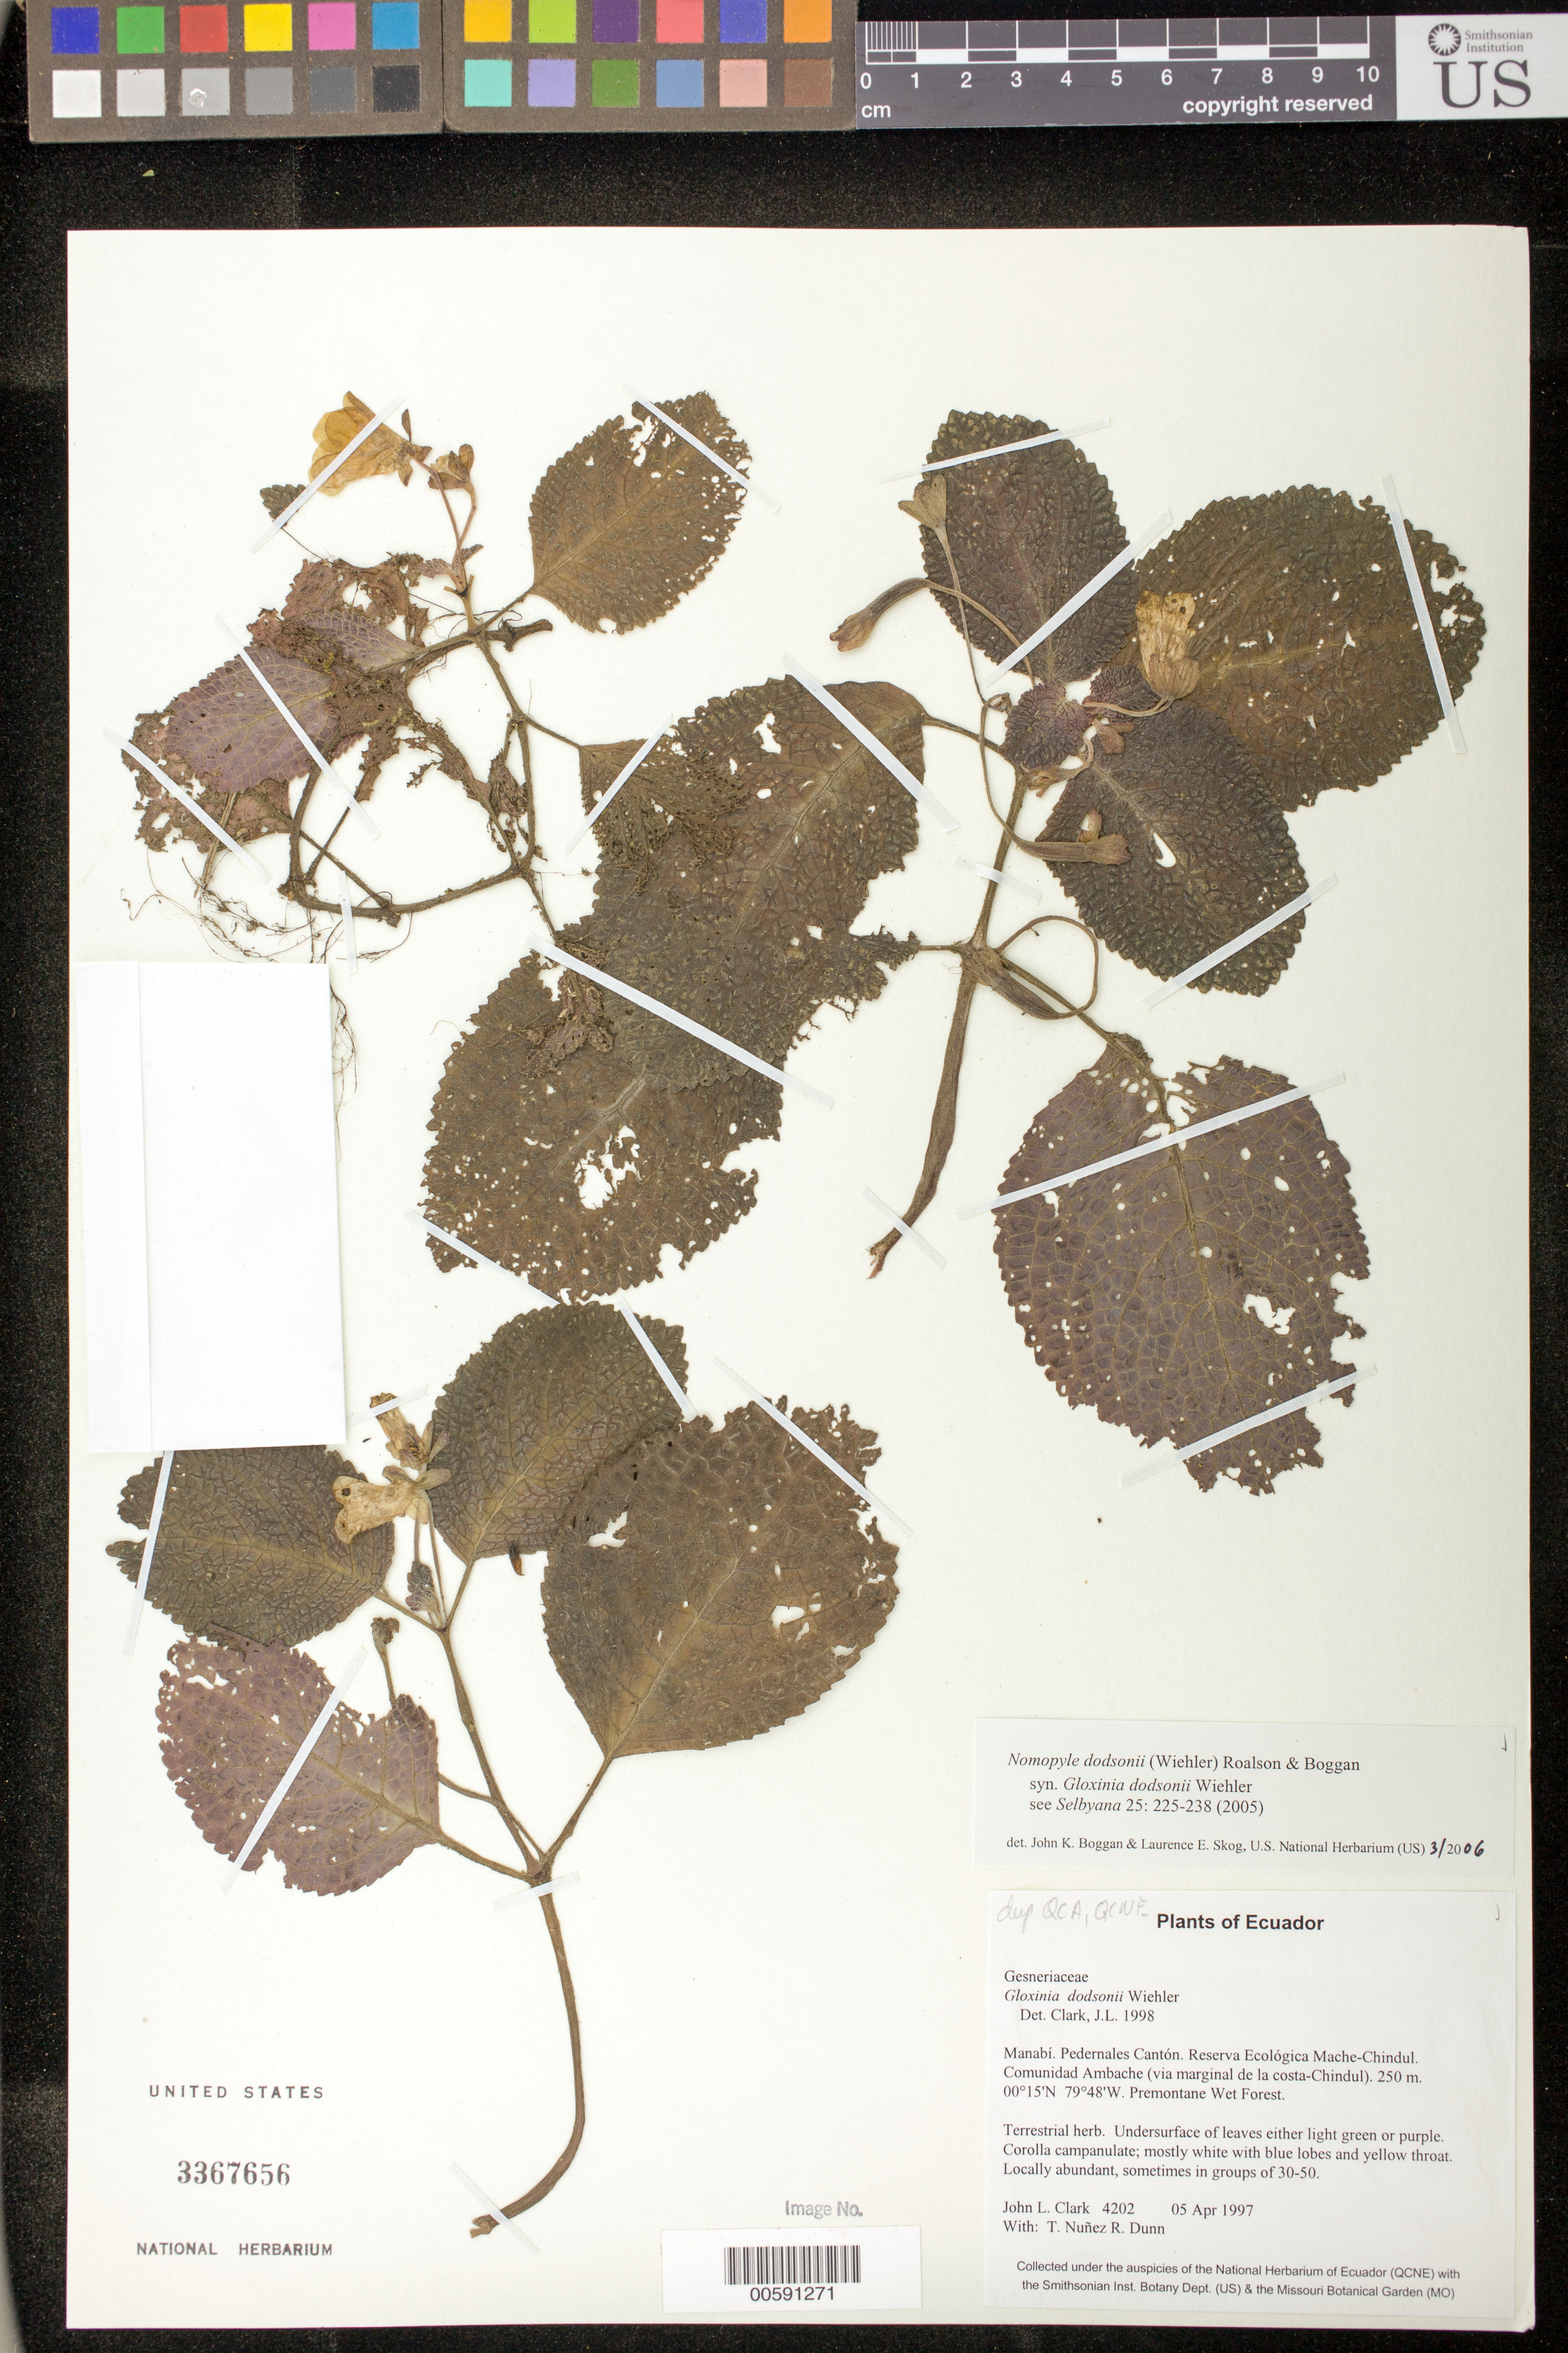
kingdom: Plantae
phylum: Tracheophyta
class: Magnoliopsida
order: Lamiales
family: Gesneriaceae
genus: Nomopyle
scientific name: Nomopyle dodsonii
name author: (Wiehler) Roalson & Boggan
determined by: Boggan, J. K.; Skog, L. E.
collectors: J. L. Clark, R. Dunn, T. Núñez & C. Robles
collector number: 4202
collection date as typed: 05 Apr 1997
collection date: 1997-04-05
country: Ecuador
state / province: Manabí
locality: Pedernales Cantón. Reserva Ecológica Mache-Chindul. Comunidad Ambache (via marginal de la costa-Chindul).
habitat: Premontane Wet Forest.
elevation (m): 250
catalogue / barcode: US 3367656